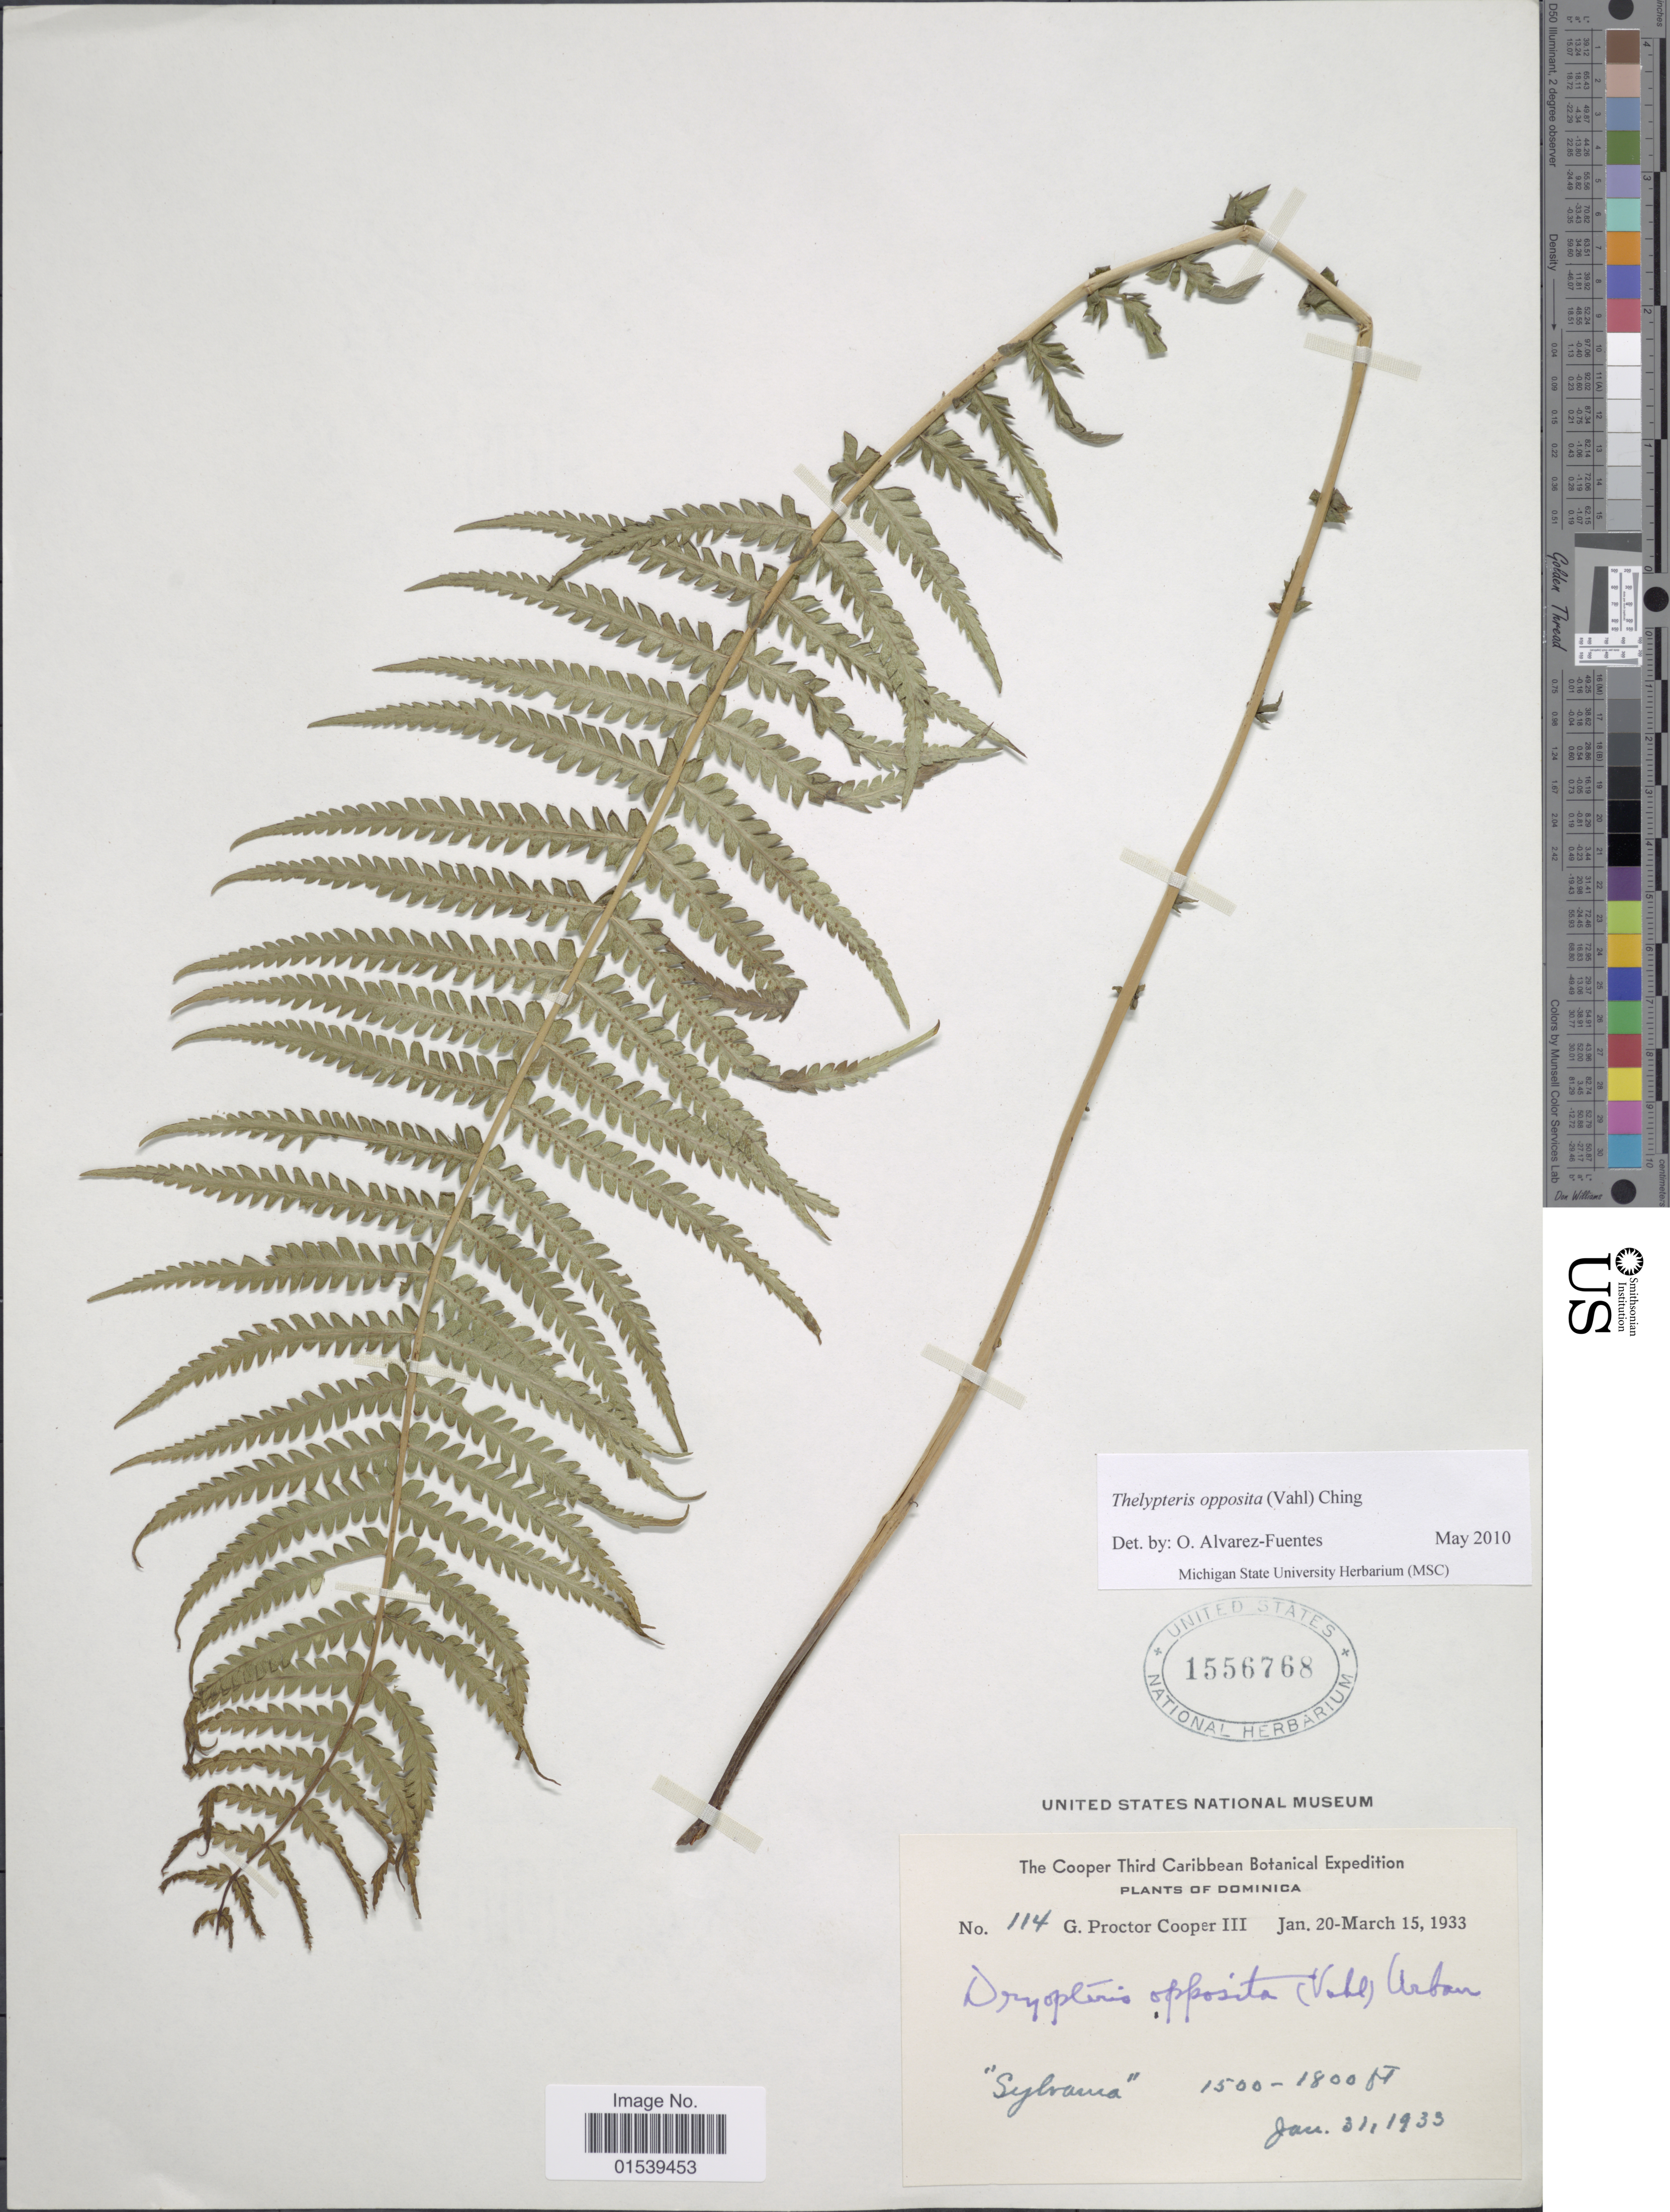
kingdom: Plantae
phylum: Tracheophyta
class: Polypodiopsida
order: Polypodiales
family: Thelypteridaceae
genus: Amauropelta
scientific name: Amauropelta opposita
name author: (Vahl) Pic. Serm.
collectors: G. Cooper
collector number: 114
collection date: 1933-01-31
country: Dominica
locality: Sylvania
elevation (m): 457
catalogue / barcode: US 1556768